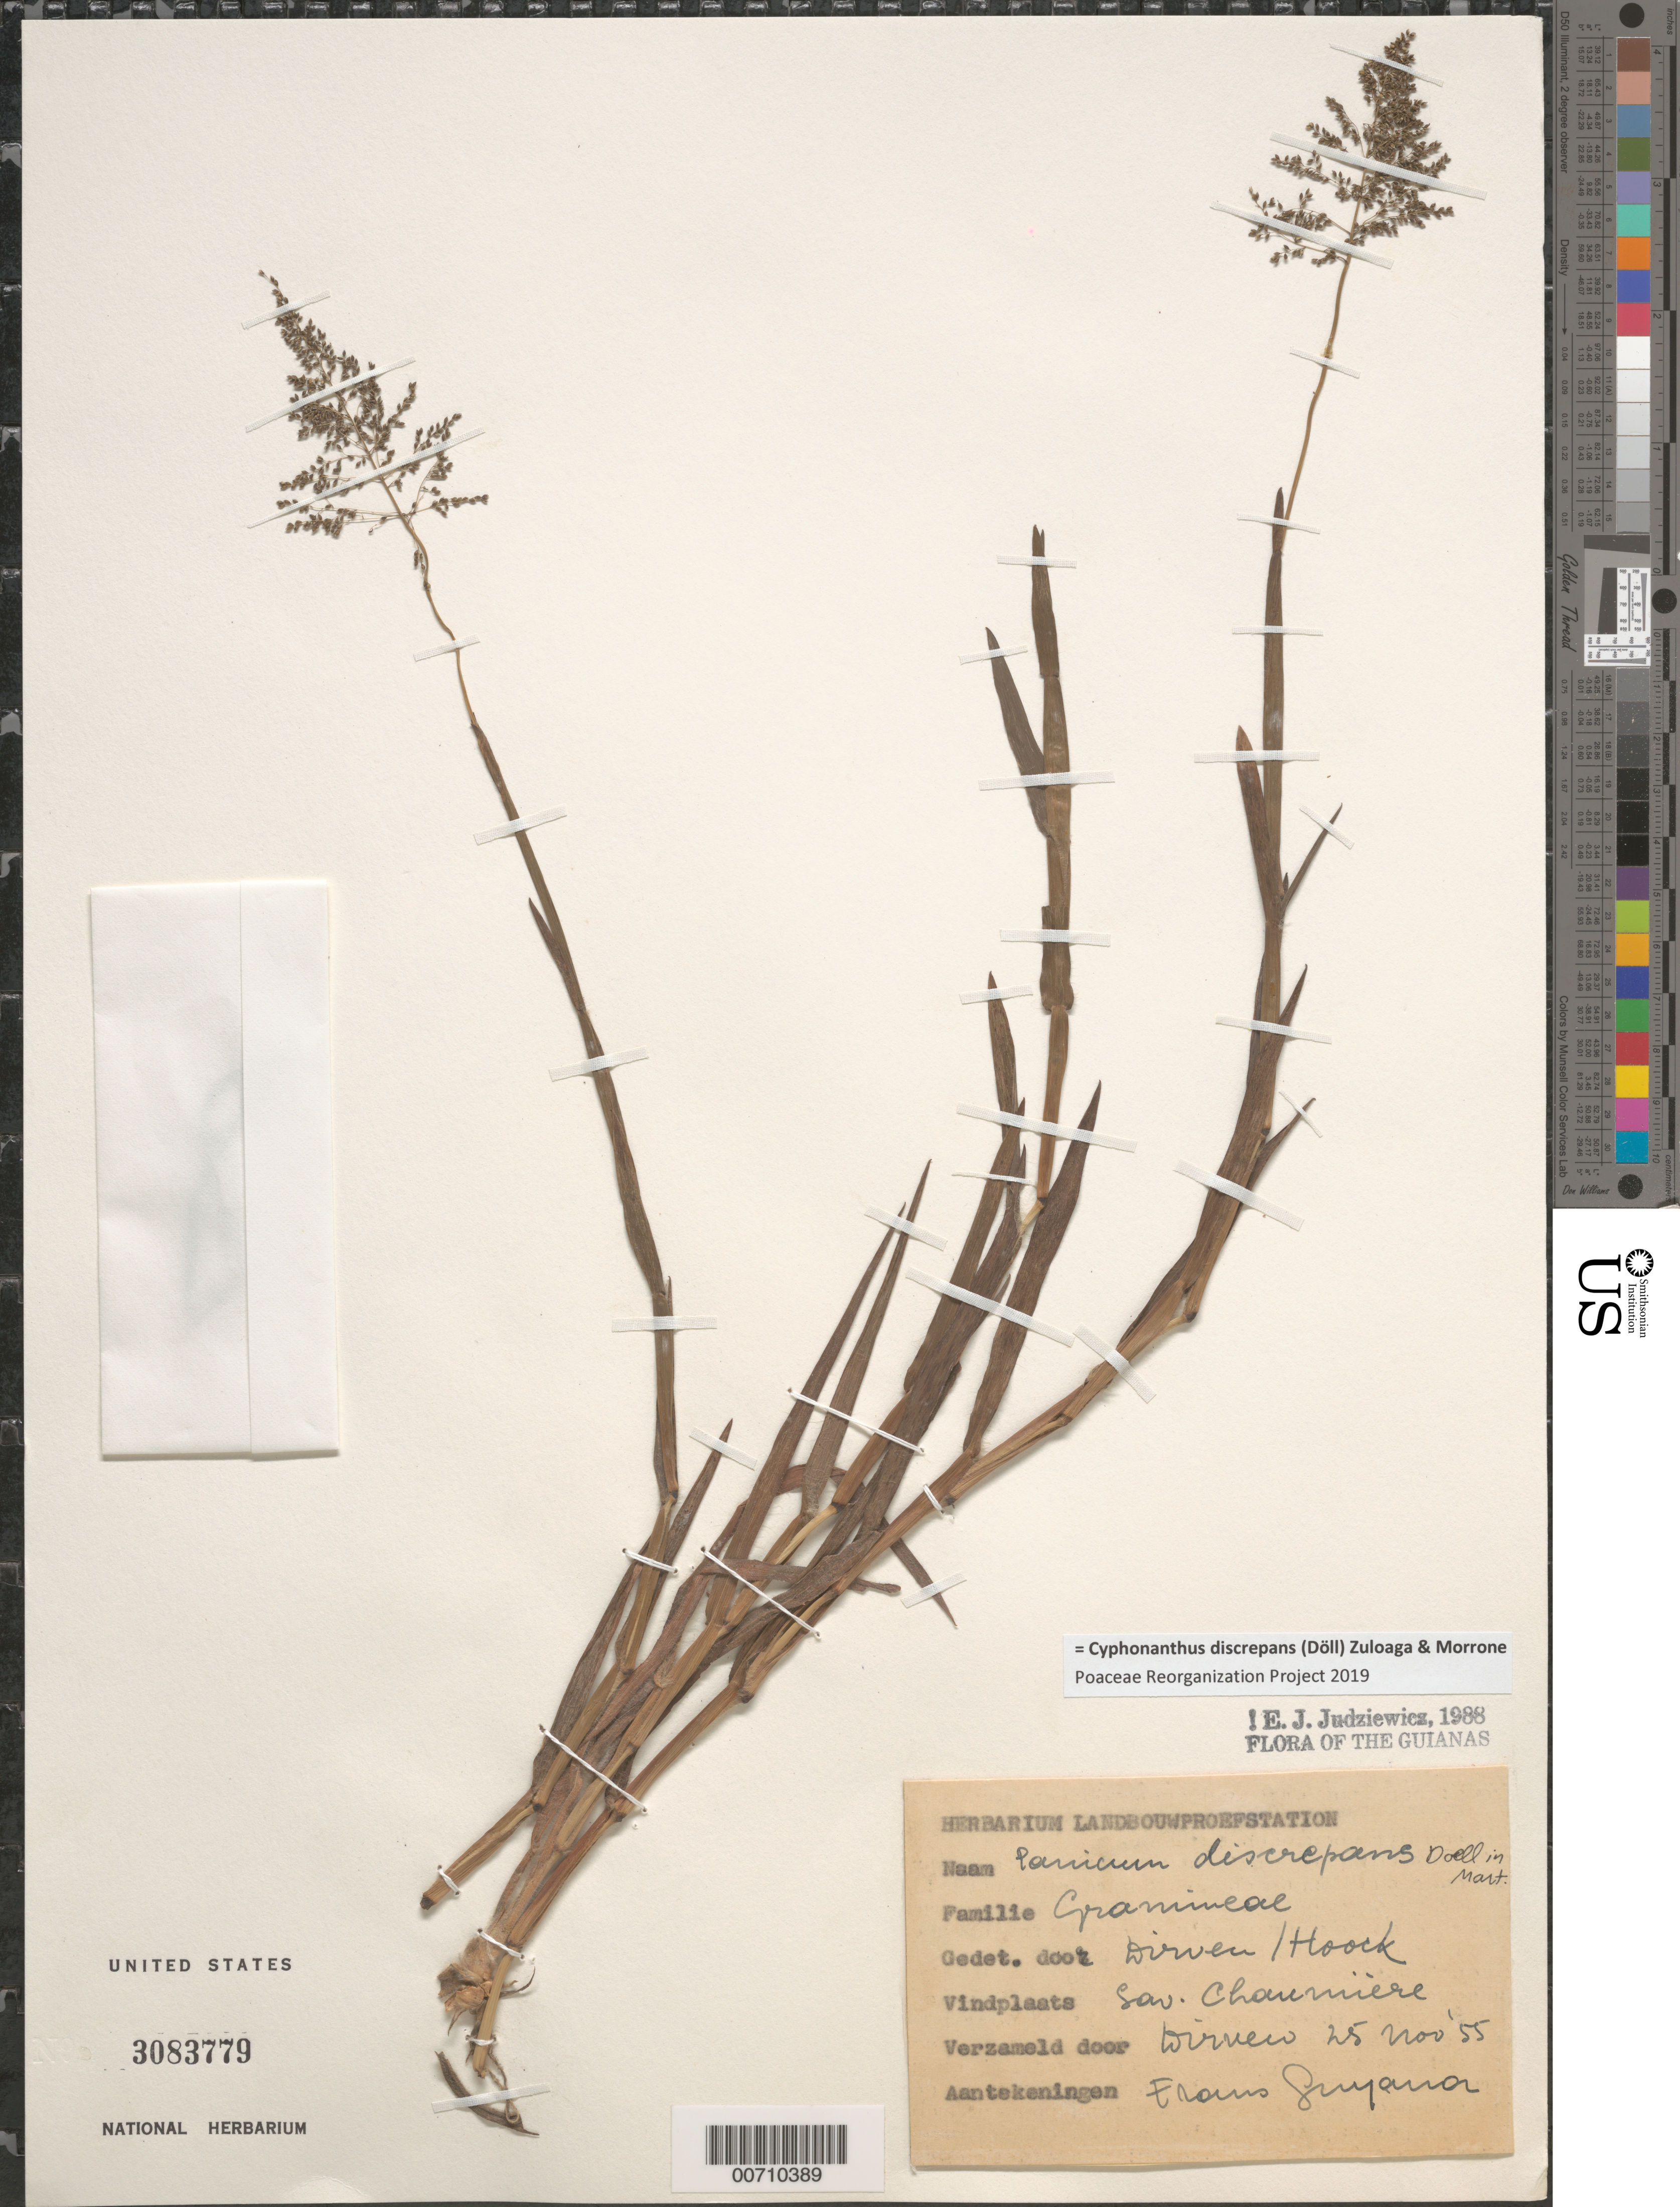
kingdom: Plantae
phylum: Tracheophyta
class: Liliopsida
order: Poales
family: Poaceae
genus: Panicum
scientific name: Panicum discrepans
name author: Döll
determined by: Judziewicz, E. J.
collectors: J. Dirven & J. Hoock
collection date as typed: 25-Nov-55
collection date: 1955-11-25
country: French Guiana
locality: Chauniere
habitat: Savanna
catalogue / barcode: US 3083779